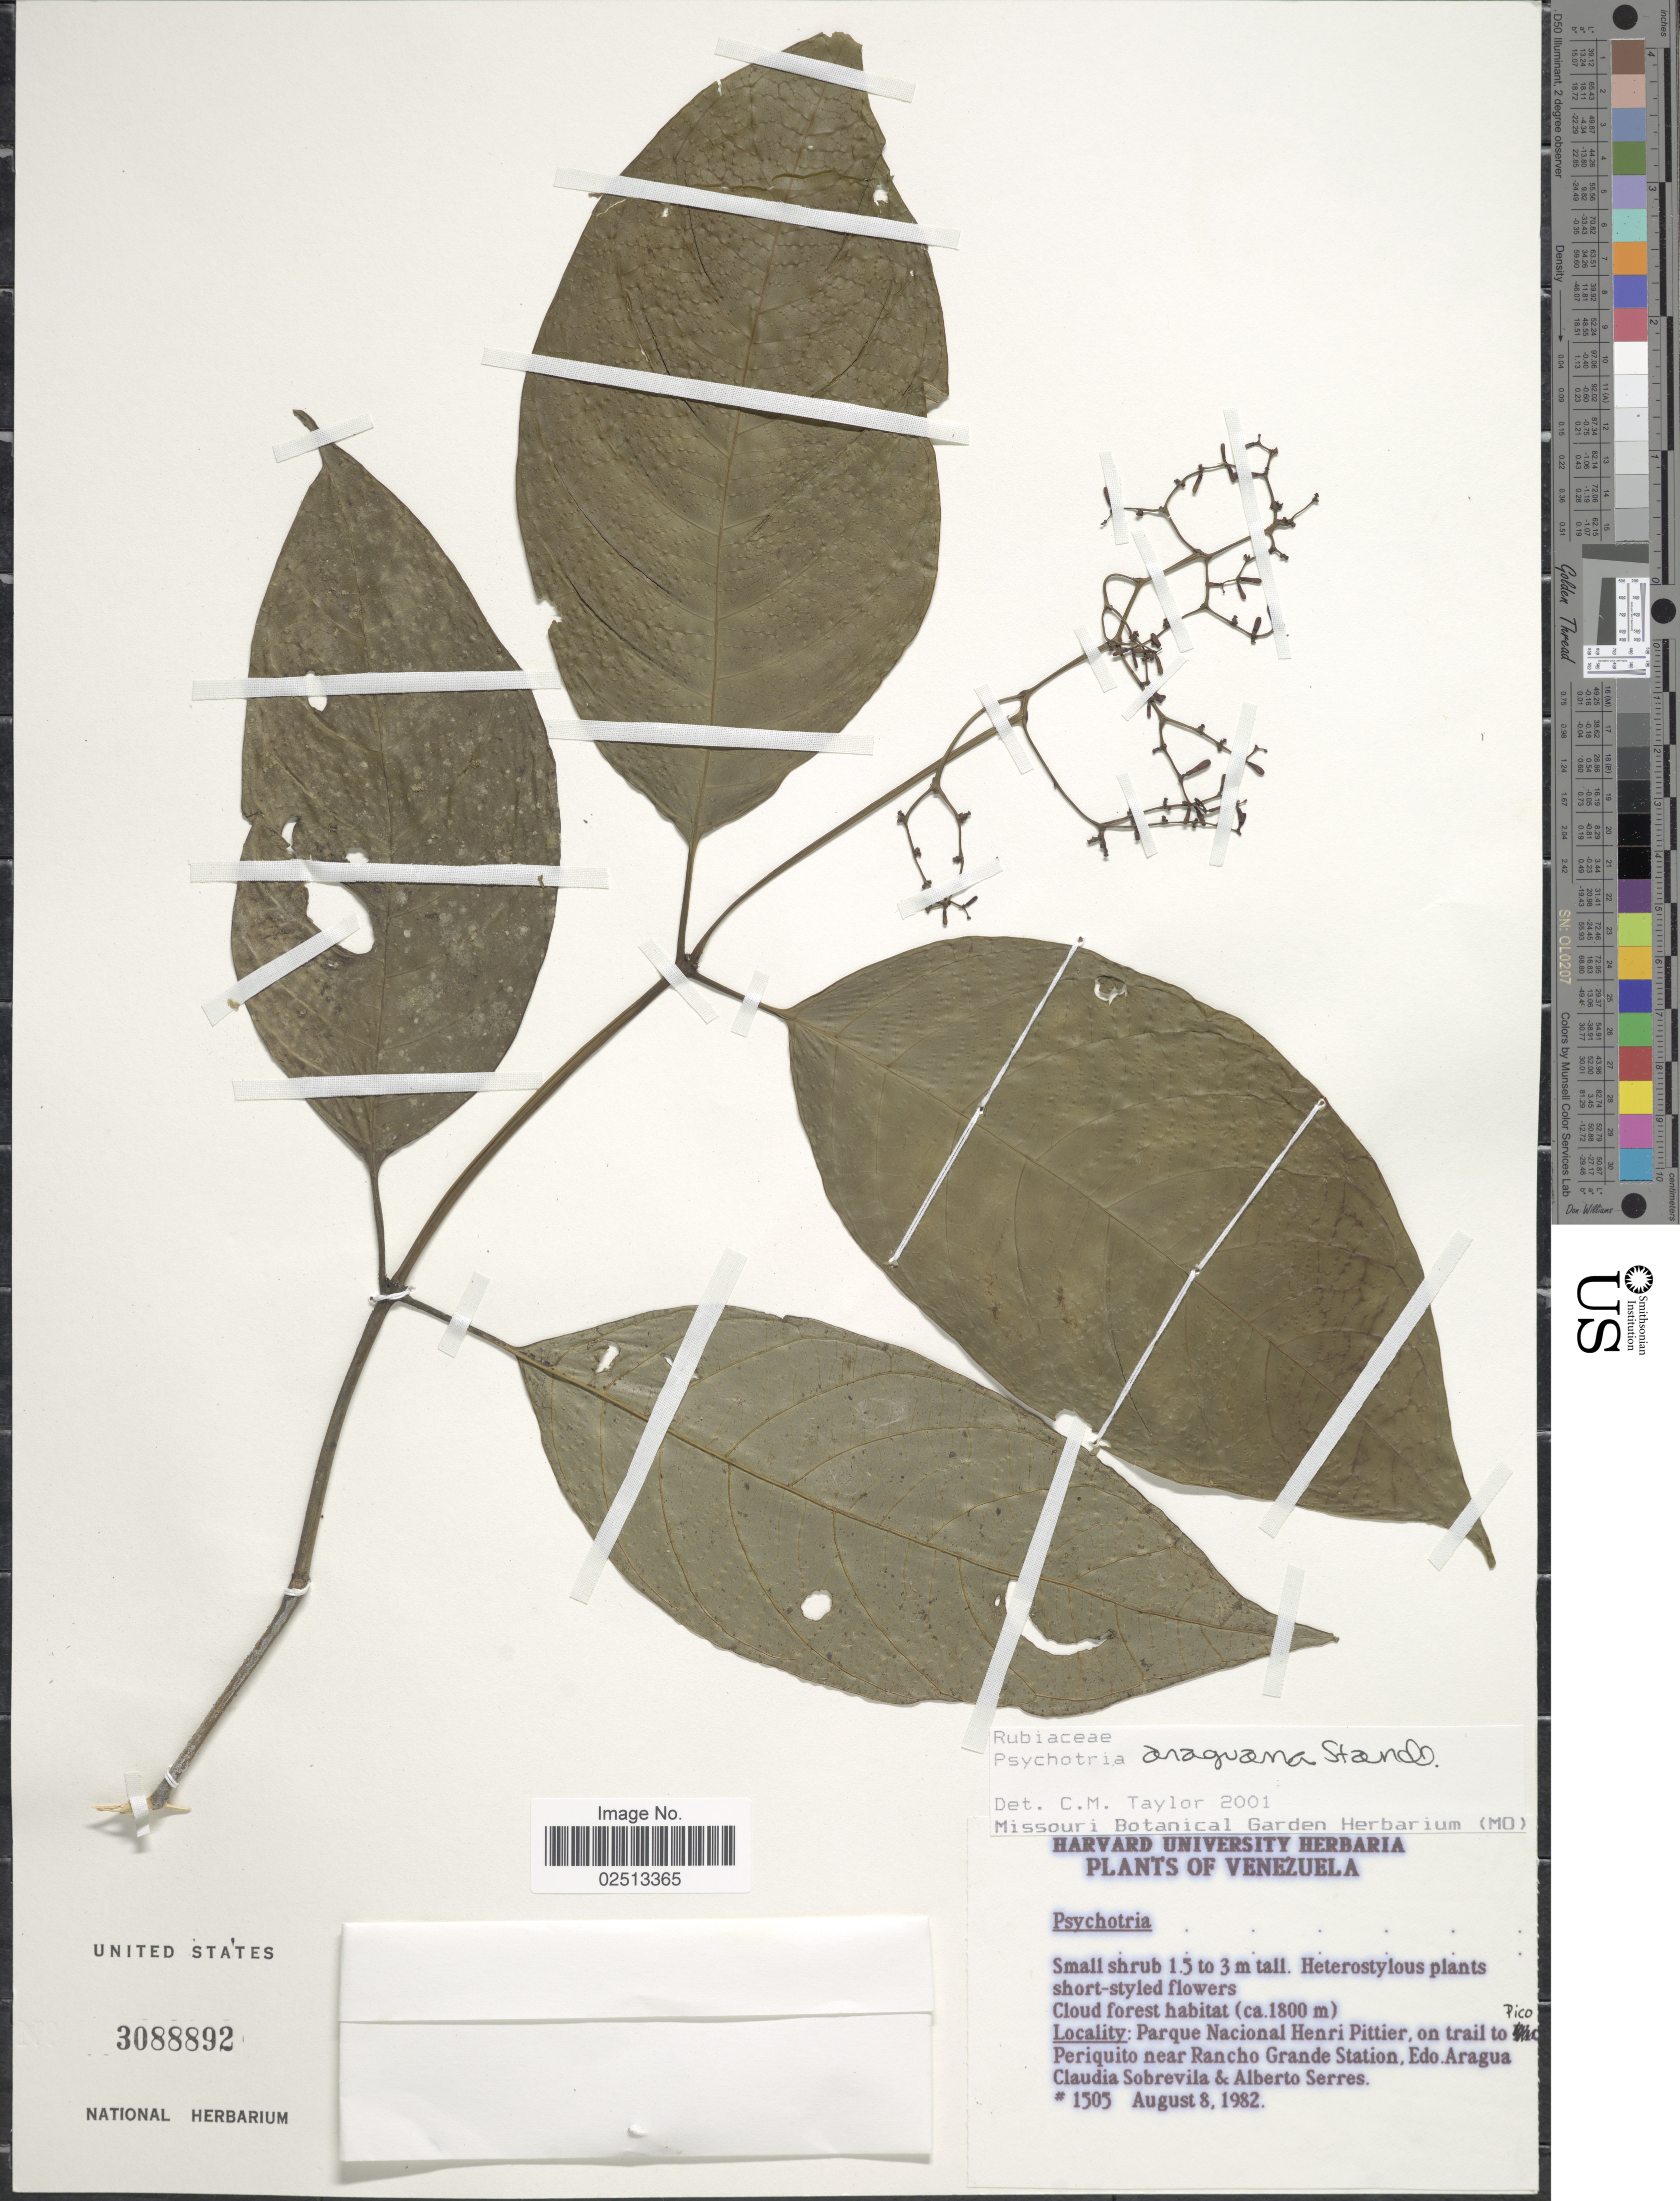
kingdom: Plantae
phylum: Tracheophyta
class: Magnoliopsida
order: Gentianales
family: Rubiaceae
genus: Psychotria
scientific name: Psychotria araguana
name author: Standl.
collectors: C. Sobrevila & A. Serres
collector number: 1505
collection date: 1982-08-08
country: Venezuela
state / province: Aragua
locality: Parque Nac. Henri Pittier, on trail to Pico Periquito near Rancho Grande Station, Edo. Aragua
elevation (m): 1800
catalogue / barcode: US 3088892